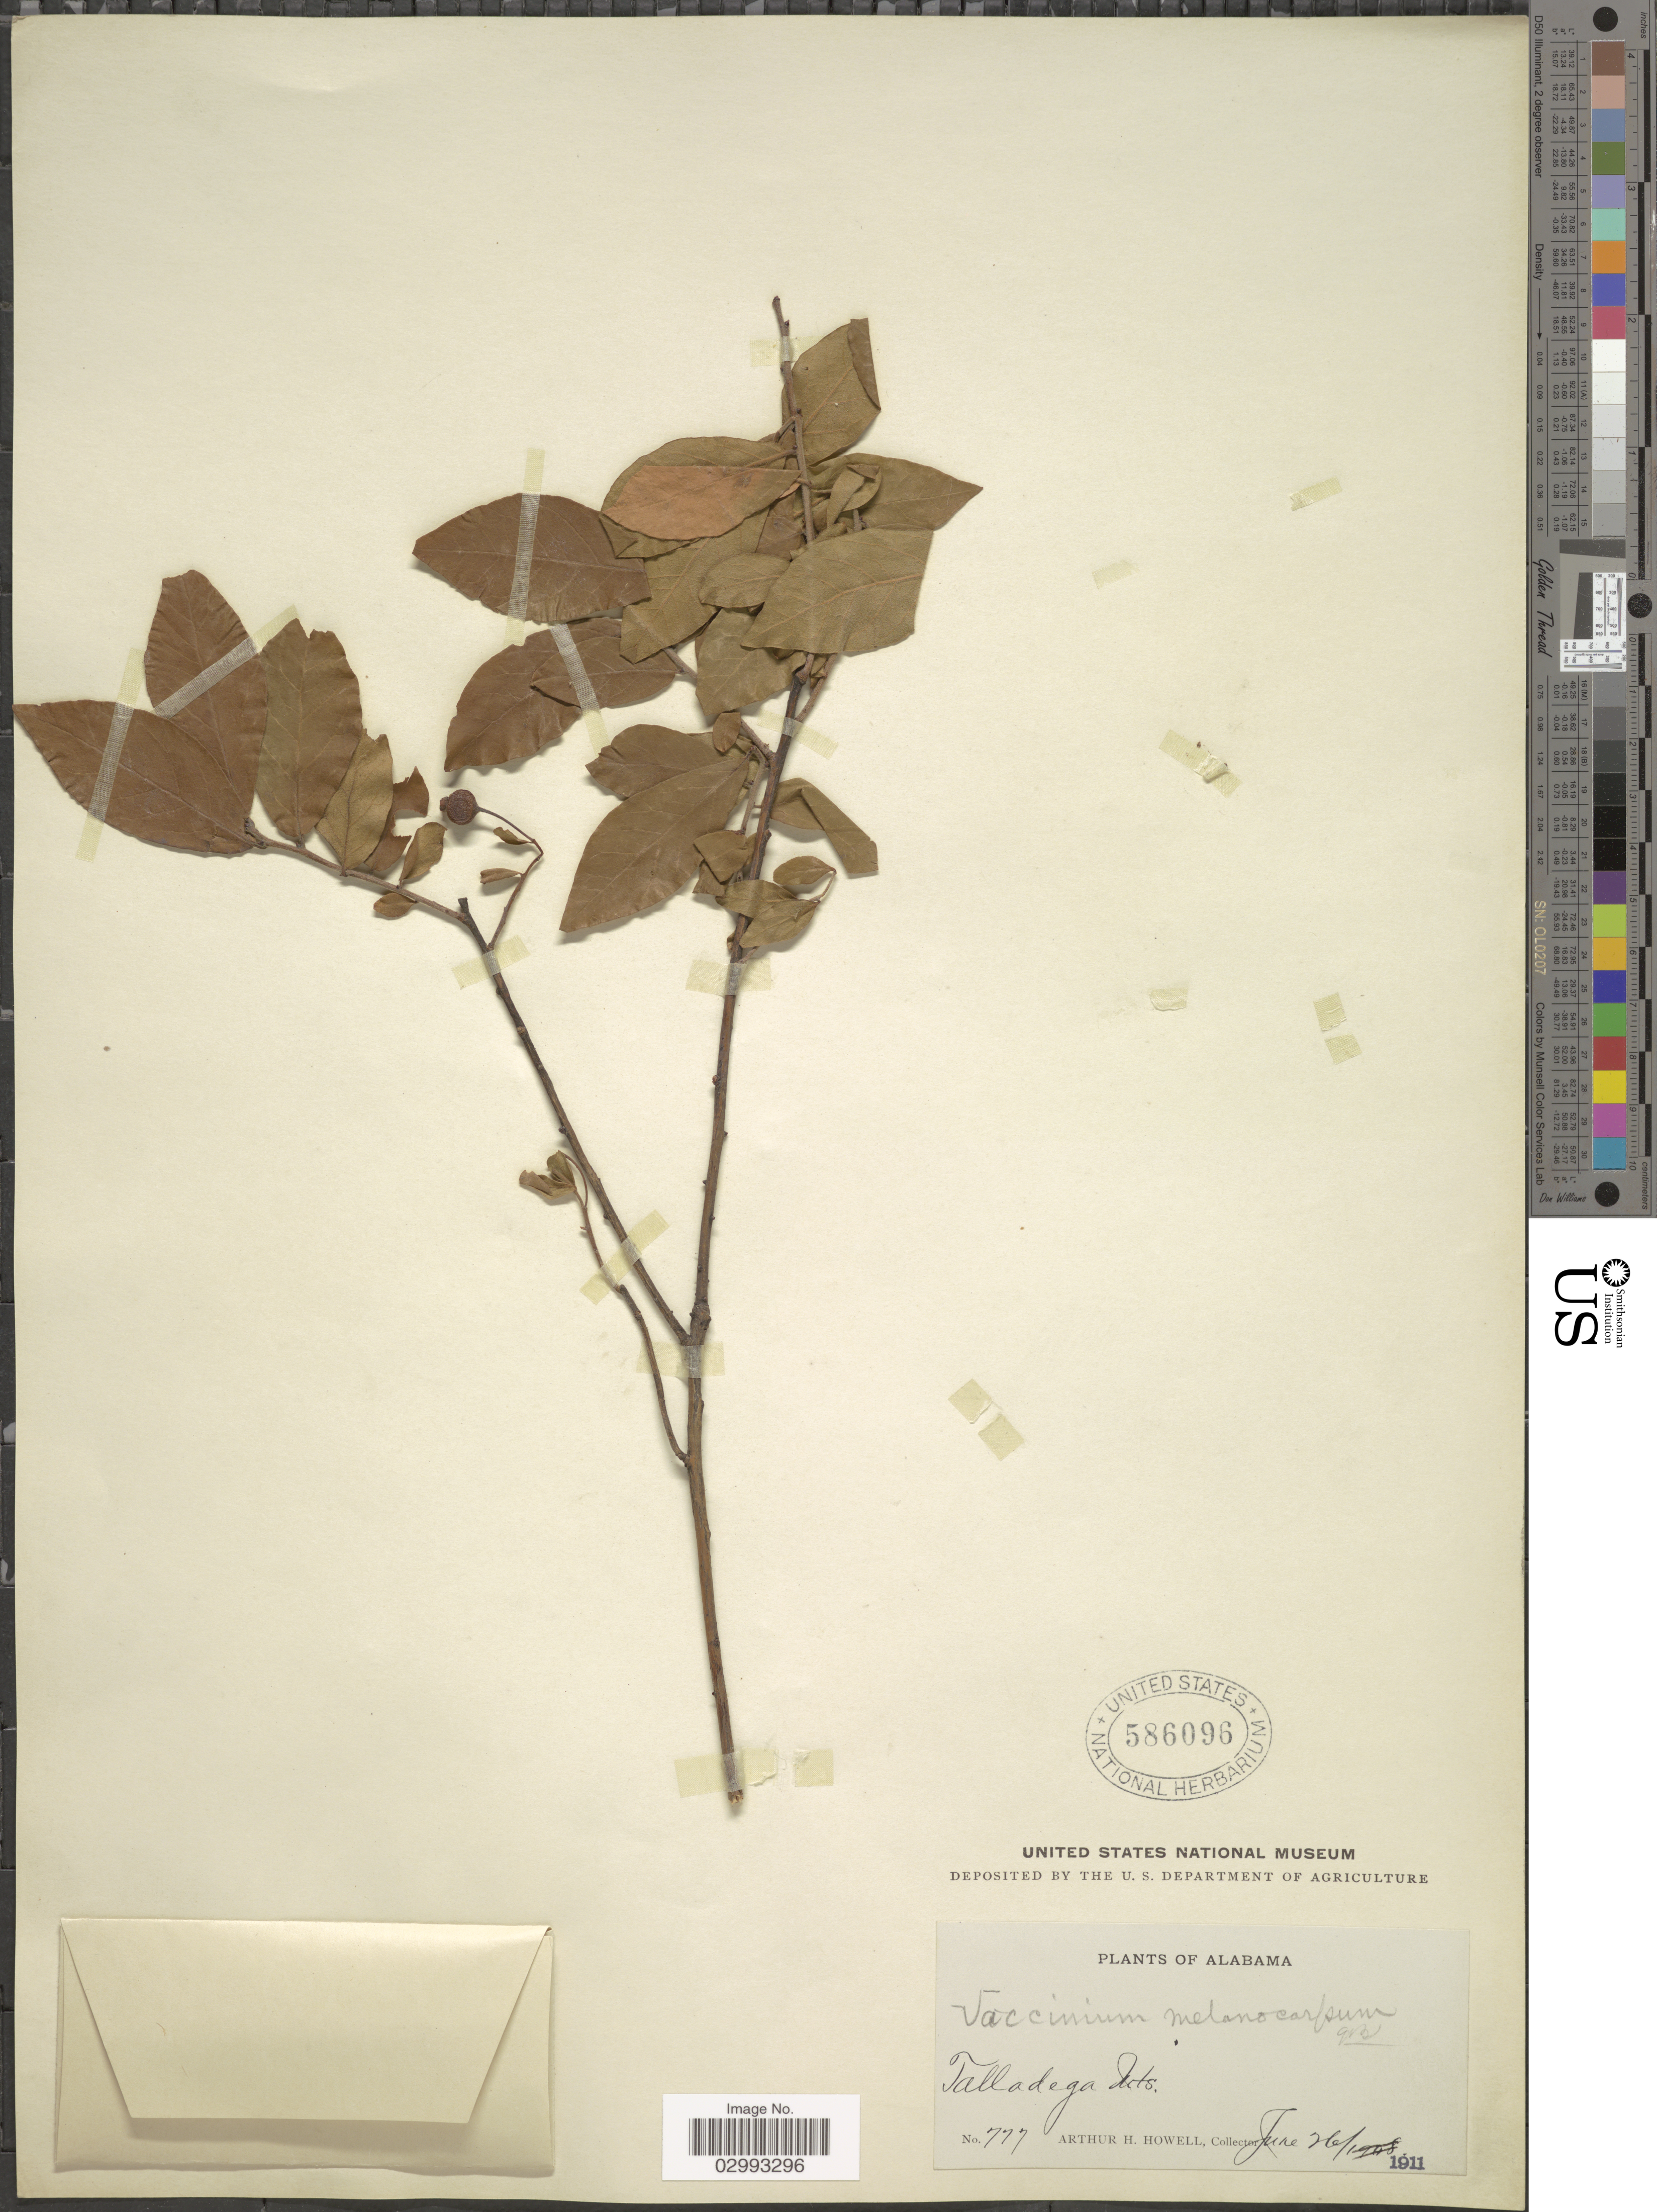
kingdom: Plantae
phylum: Tracheophyta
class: Magnoliopsida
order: Ericales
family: Ericaceae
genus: Polycodium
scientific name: Polycodium stamineum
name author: (L.) Greene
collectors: A. H. Howell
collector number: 777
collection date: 1911-06-26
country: United States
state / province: Alabama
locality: Talladega Mts.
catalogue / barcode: US 586096